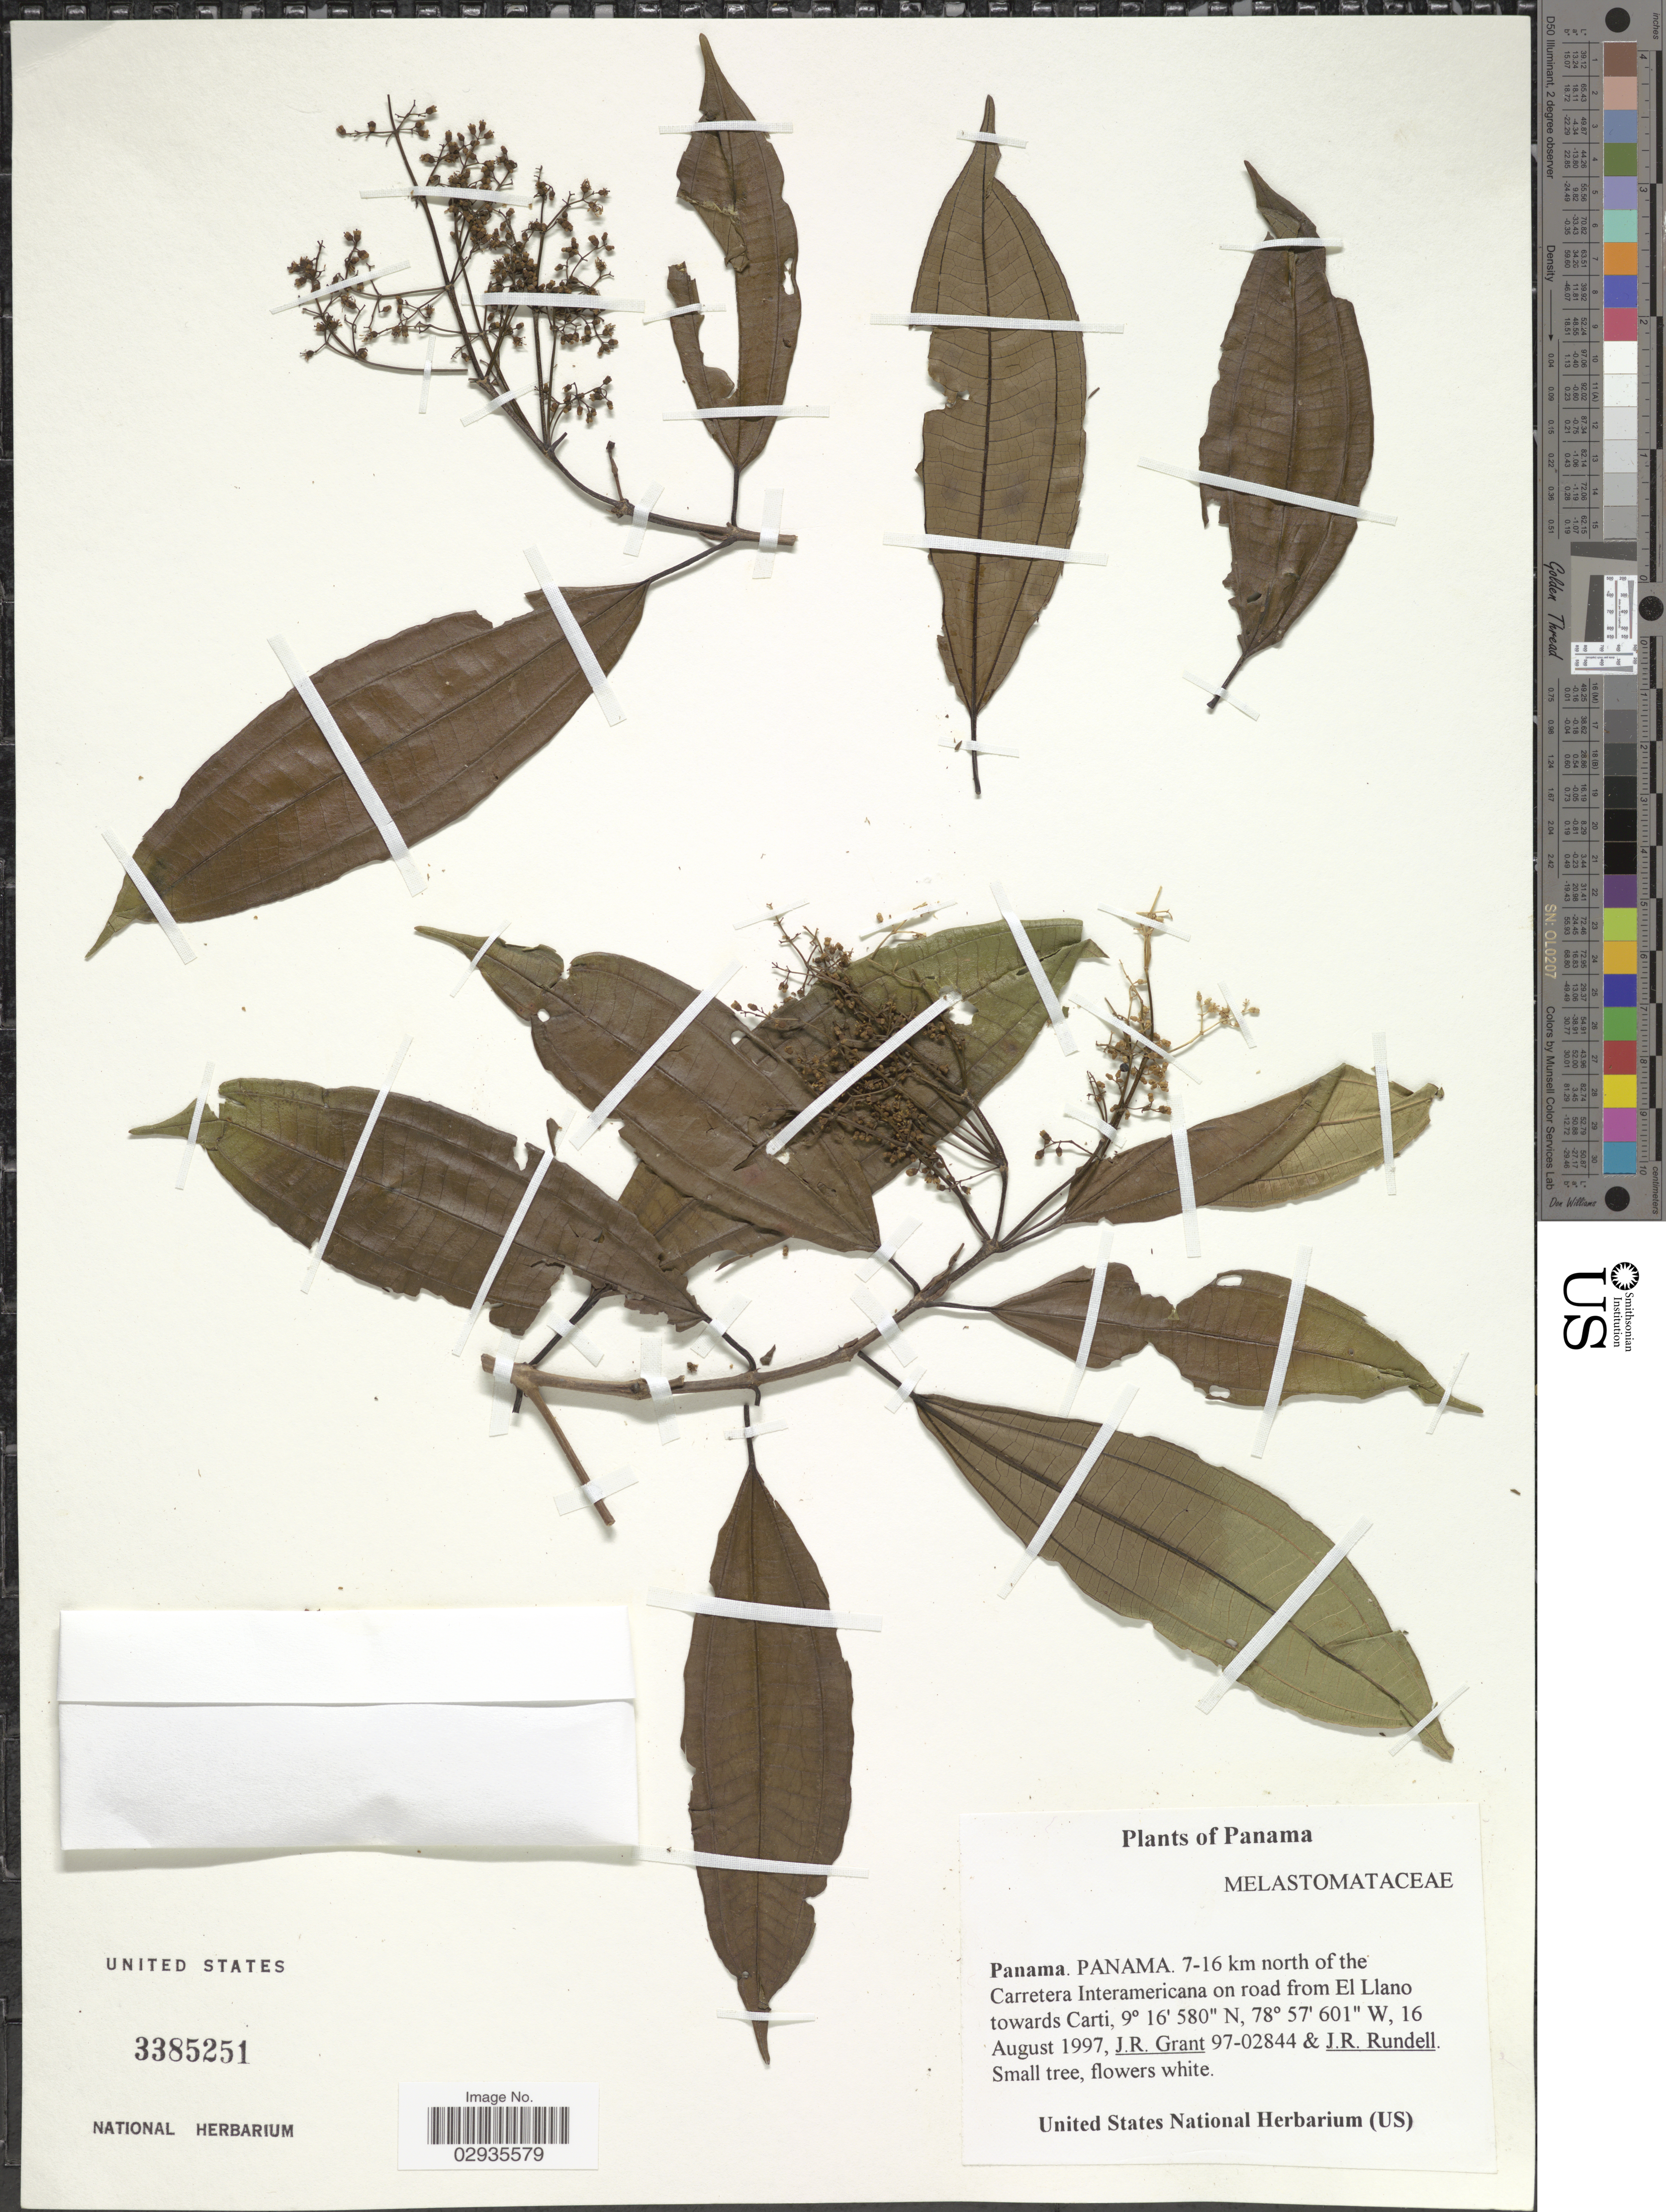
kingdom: Plantae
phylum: Tracheophyta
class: Magnoliopsida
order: Myrtales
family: Melastomataceae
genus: Miconia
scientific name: Miconia sp.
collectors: J. Grant & J. R. Rundell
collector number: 97-02844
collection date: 1997-08-16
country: Panama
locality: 7-16 km north of the Carretera Interamericana on road from El Llano towards Carti.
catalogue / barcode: US 3385251